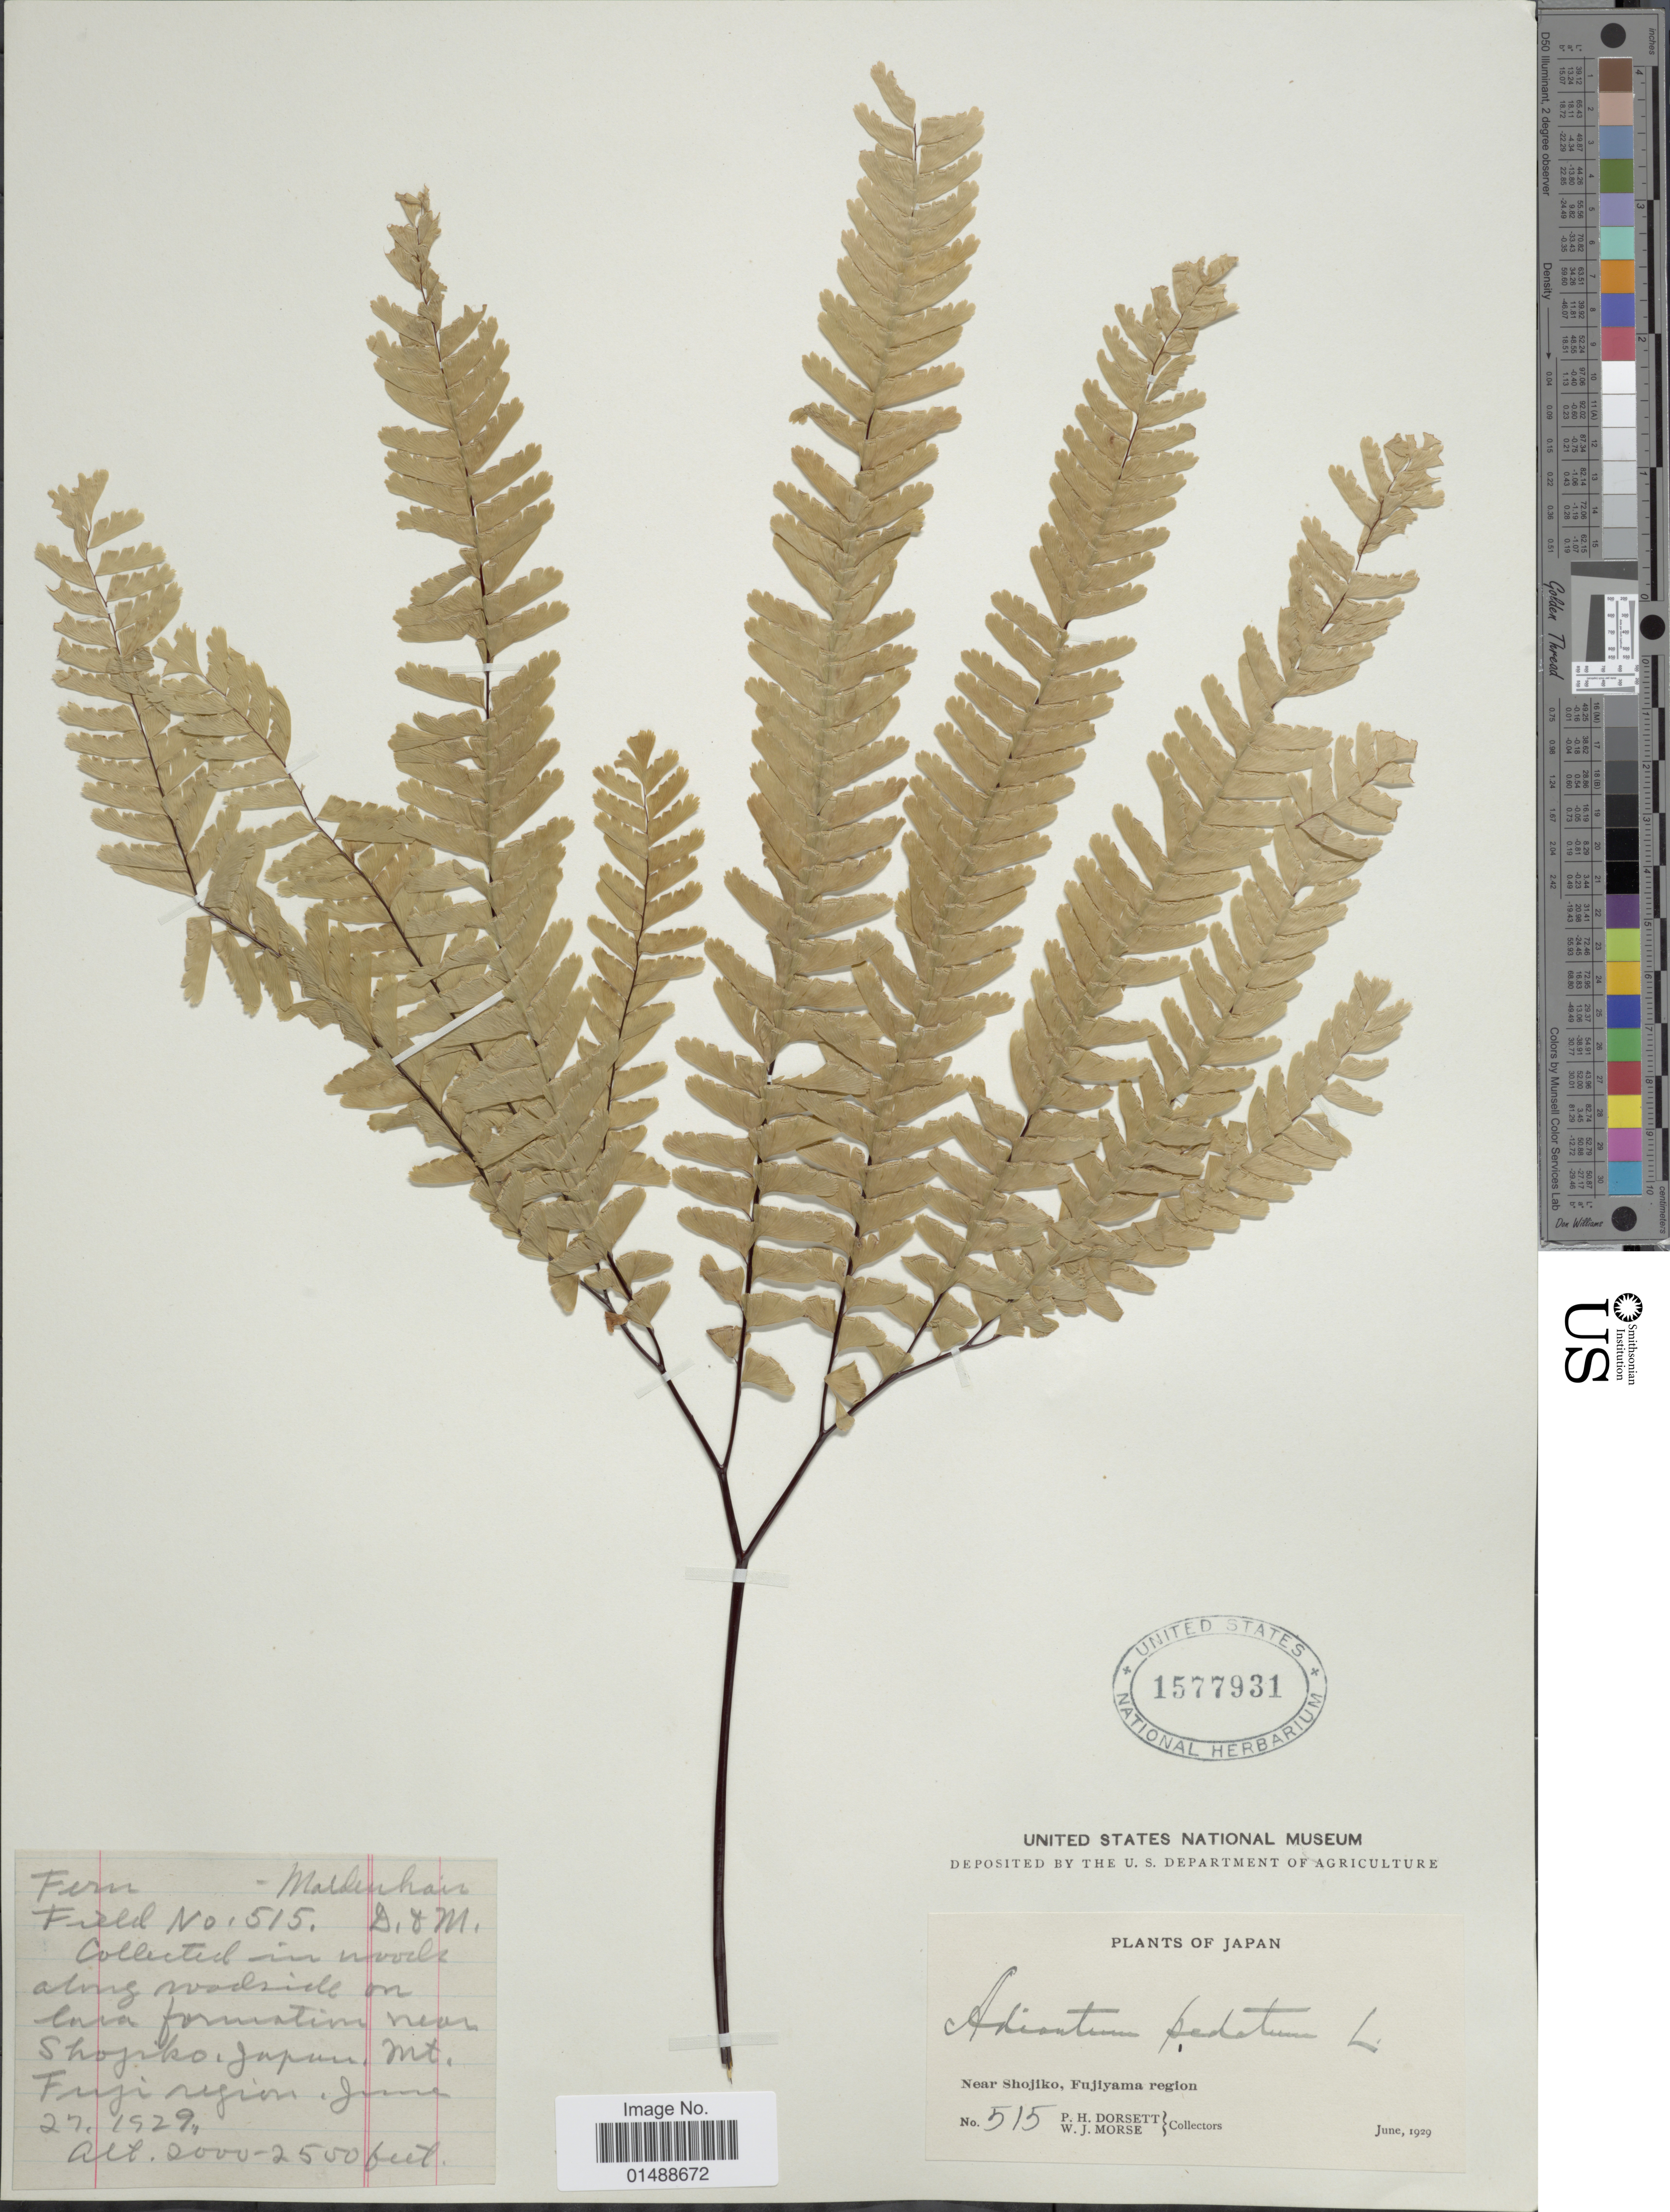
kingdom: Plantae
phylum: Tracheophyta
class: Polypodiopsida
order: Polypodiales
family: Pteridaceae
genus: Adiantum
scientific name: Adiantum pedatum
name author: L.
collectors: P. H. Dorsett & W. J. Morse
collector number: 515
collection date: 1929-06-24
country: Japan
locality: Japan, near Shojiko, Fujiyama region.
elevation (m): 610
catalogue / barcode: US 1577931